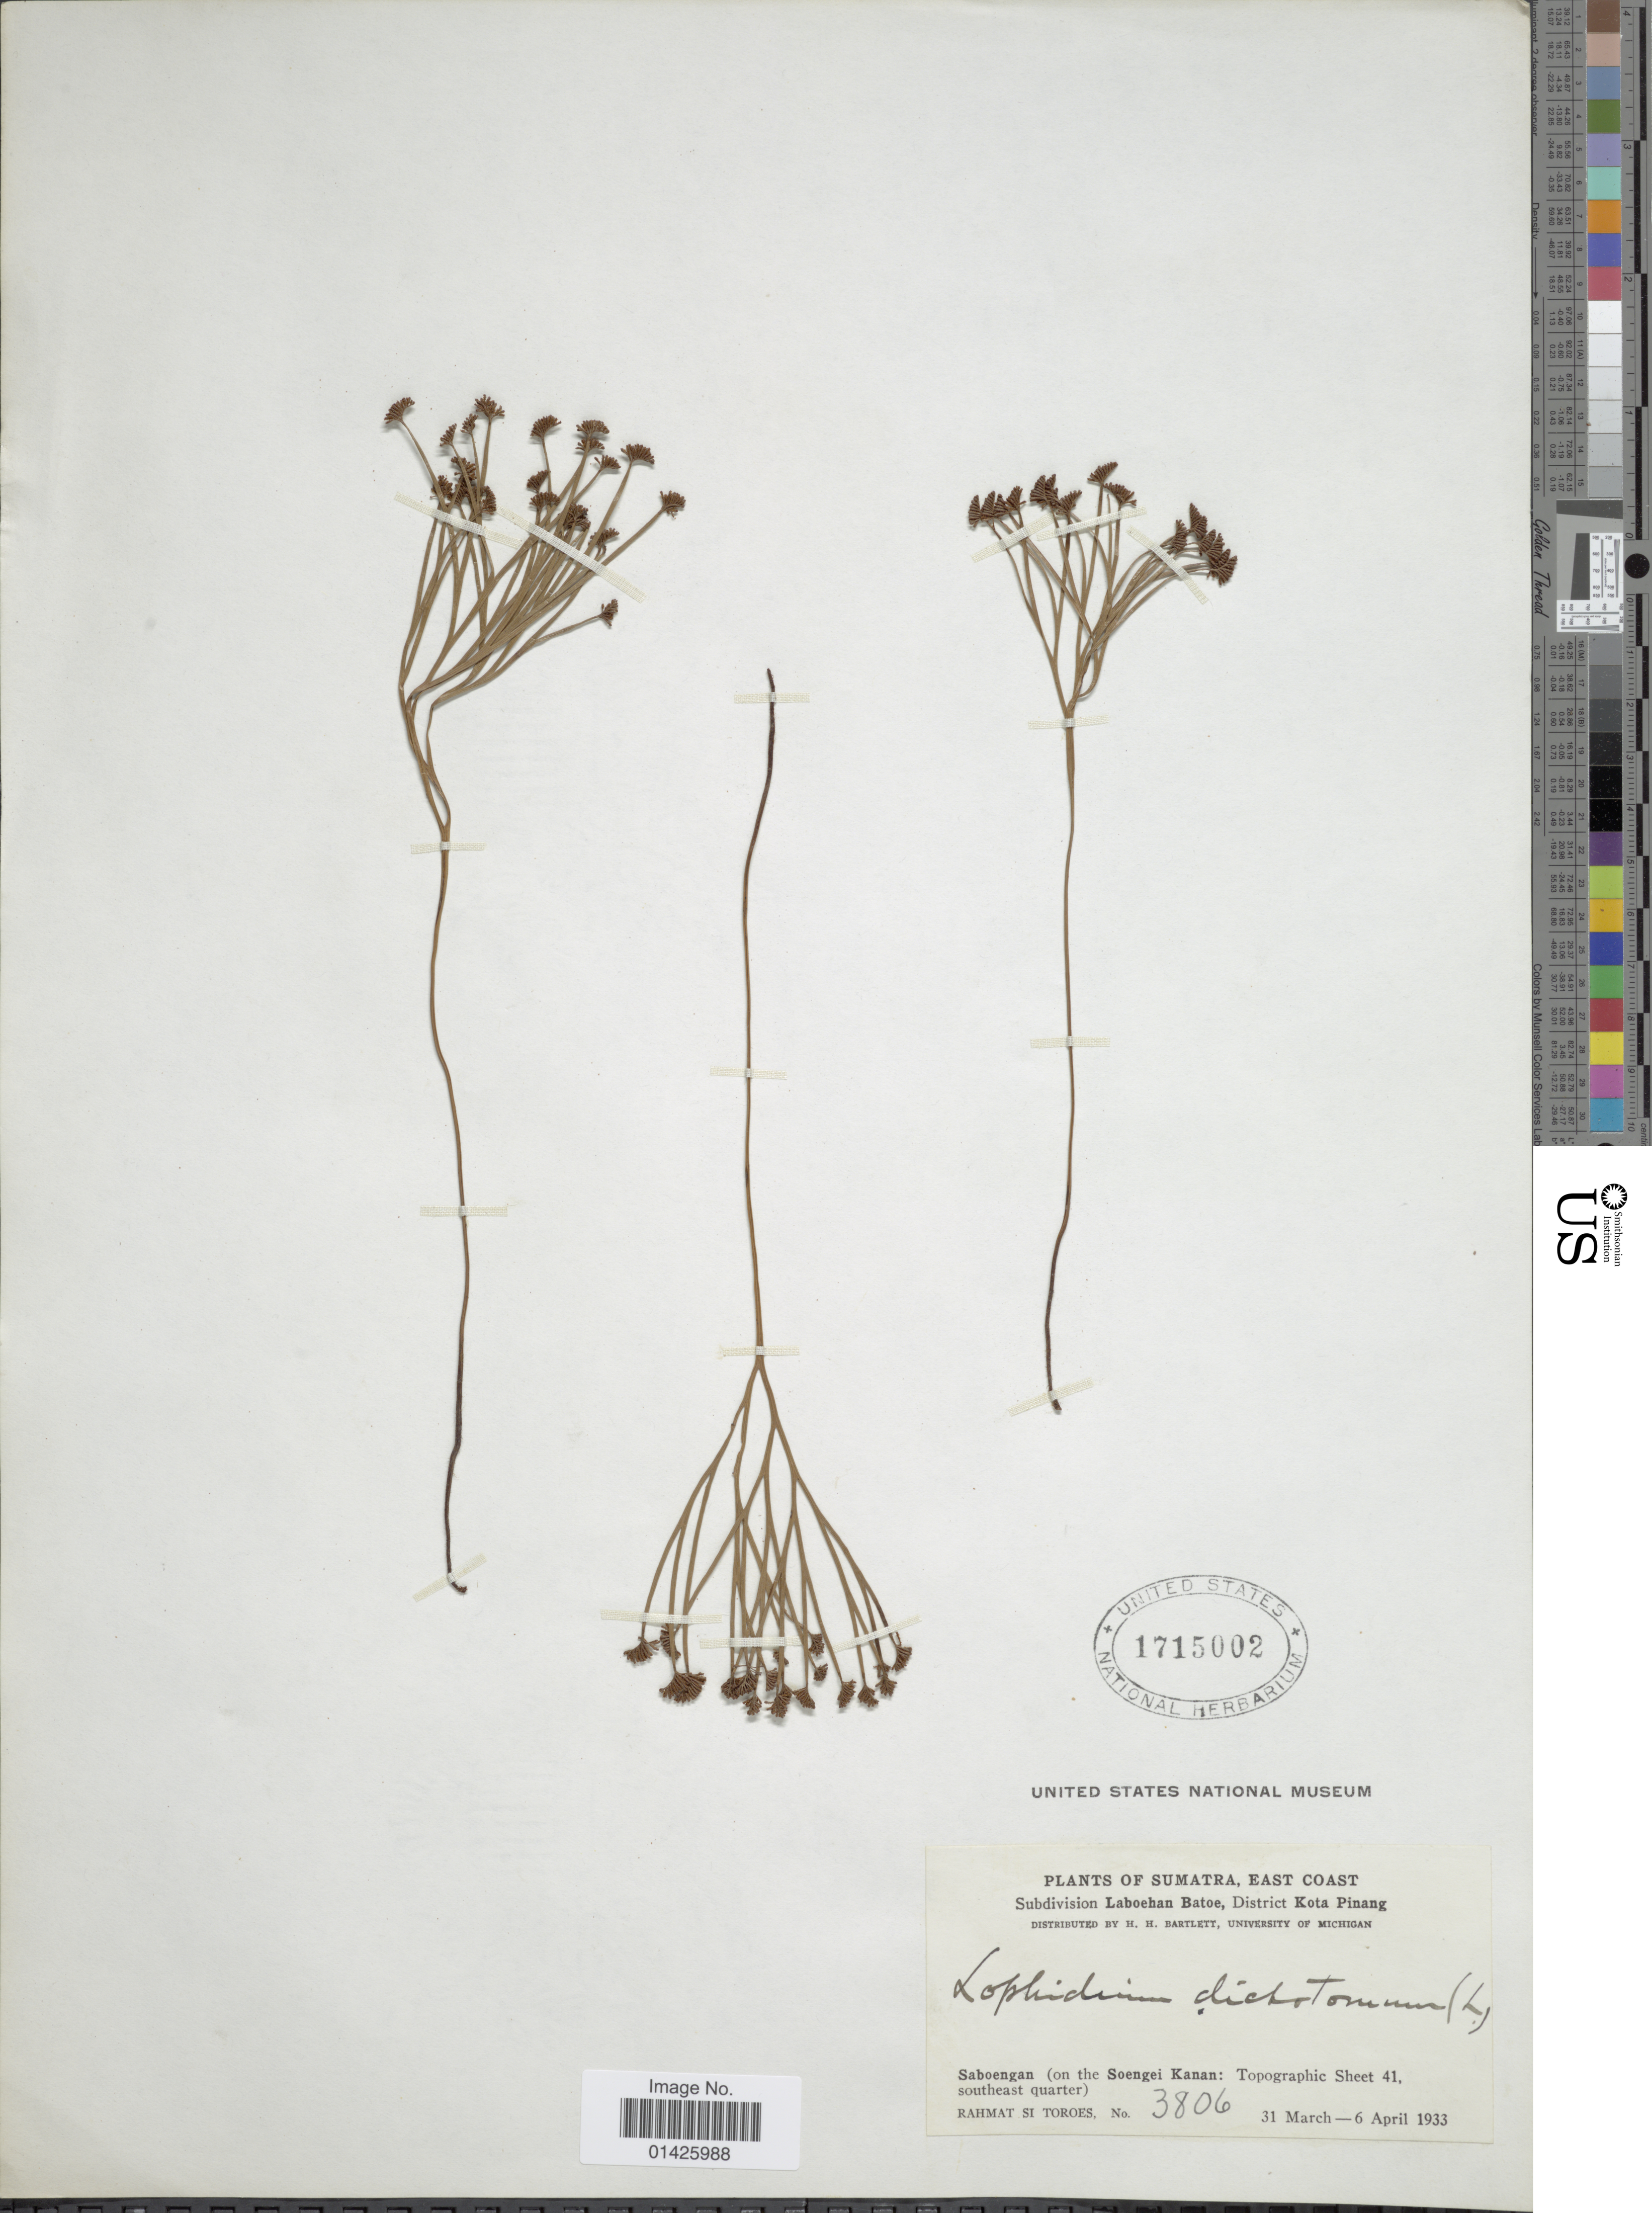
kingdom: Plantae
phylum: Tracheophyta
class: Polypodiopsida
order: Schizaeales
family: Schizaeaceae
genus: Schizaea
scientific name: Schizaea dichotoma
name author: (L.) J. Sm.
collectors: Rahmat Si Boeea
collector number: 3806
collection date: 1933-03-31/1933-04-06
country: Indonesia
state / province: Sumatra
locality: East Coast, Subdivsion Laboehan Batoe, District Kota Pinang, Saboengan (on the Soengei Kanan: Topographic Sheet 41, southeast quarter)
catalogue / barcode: US 1715002